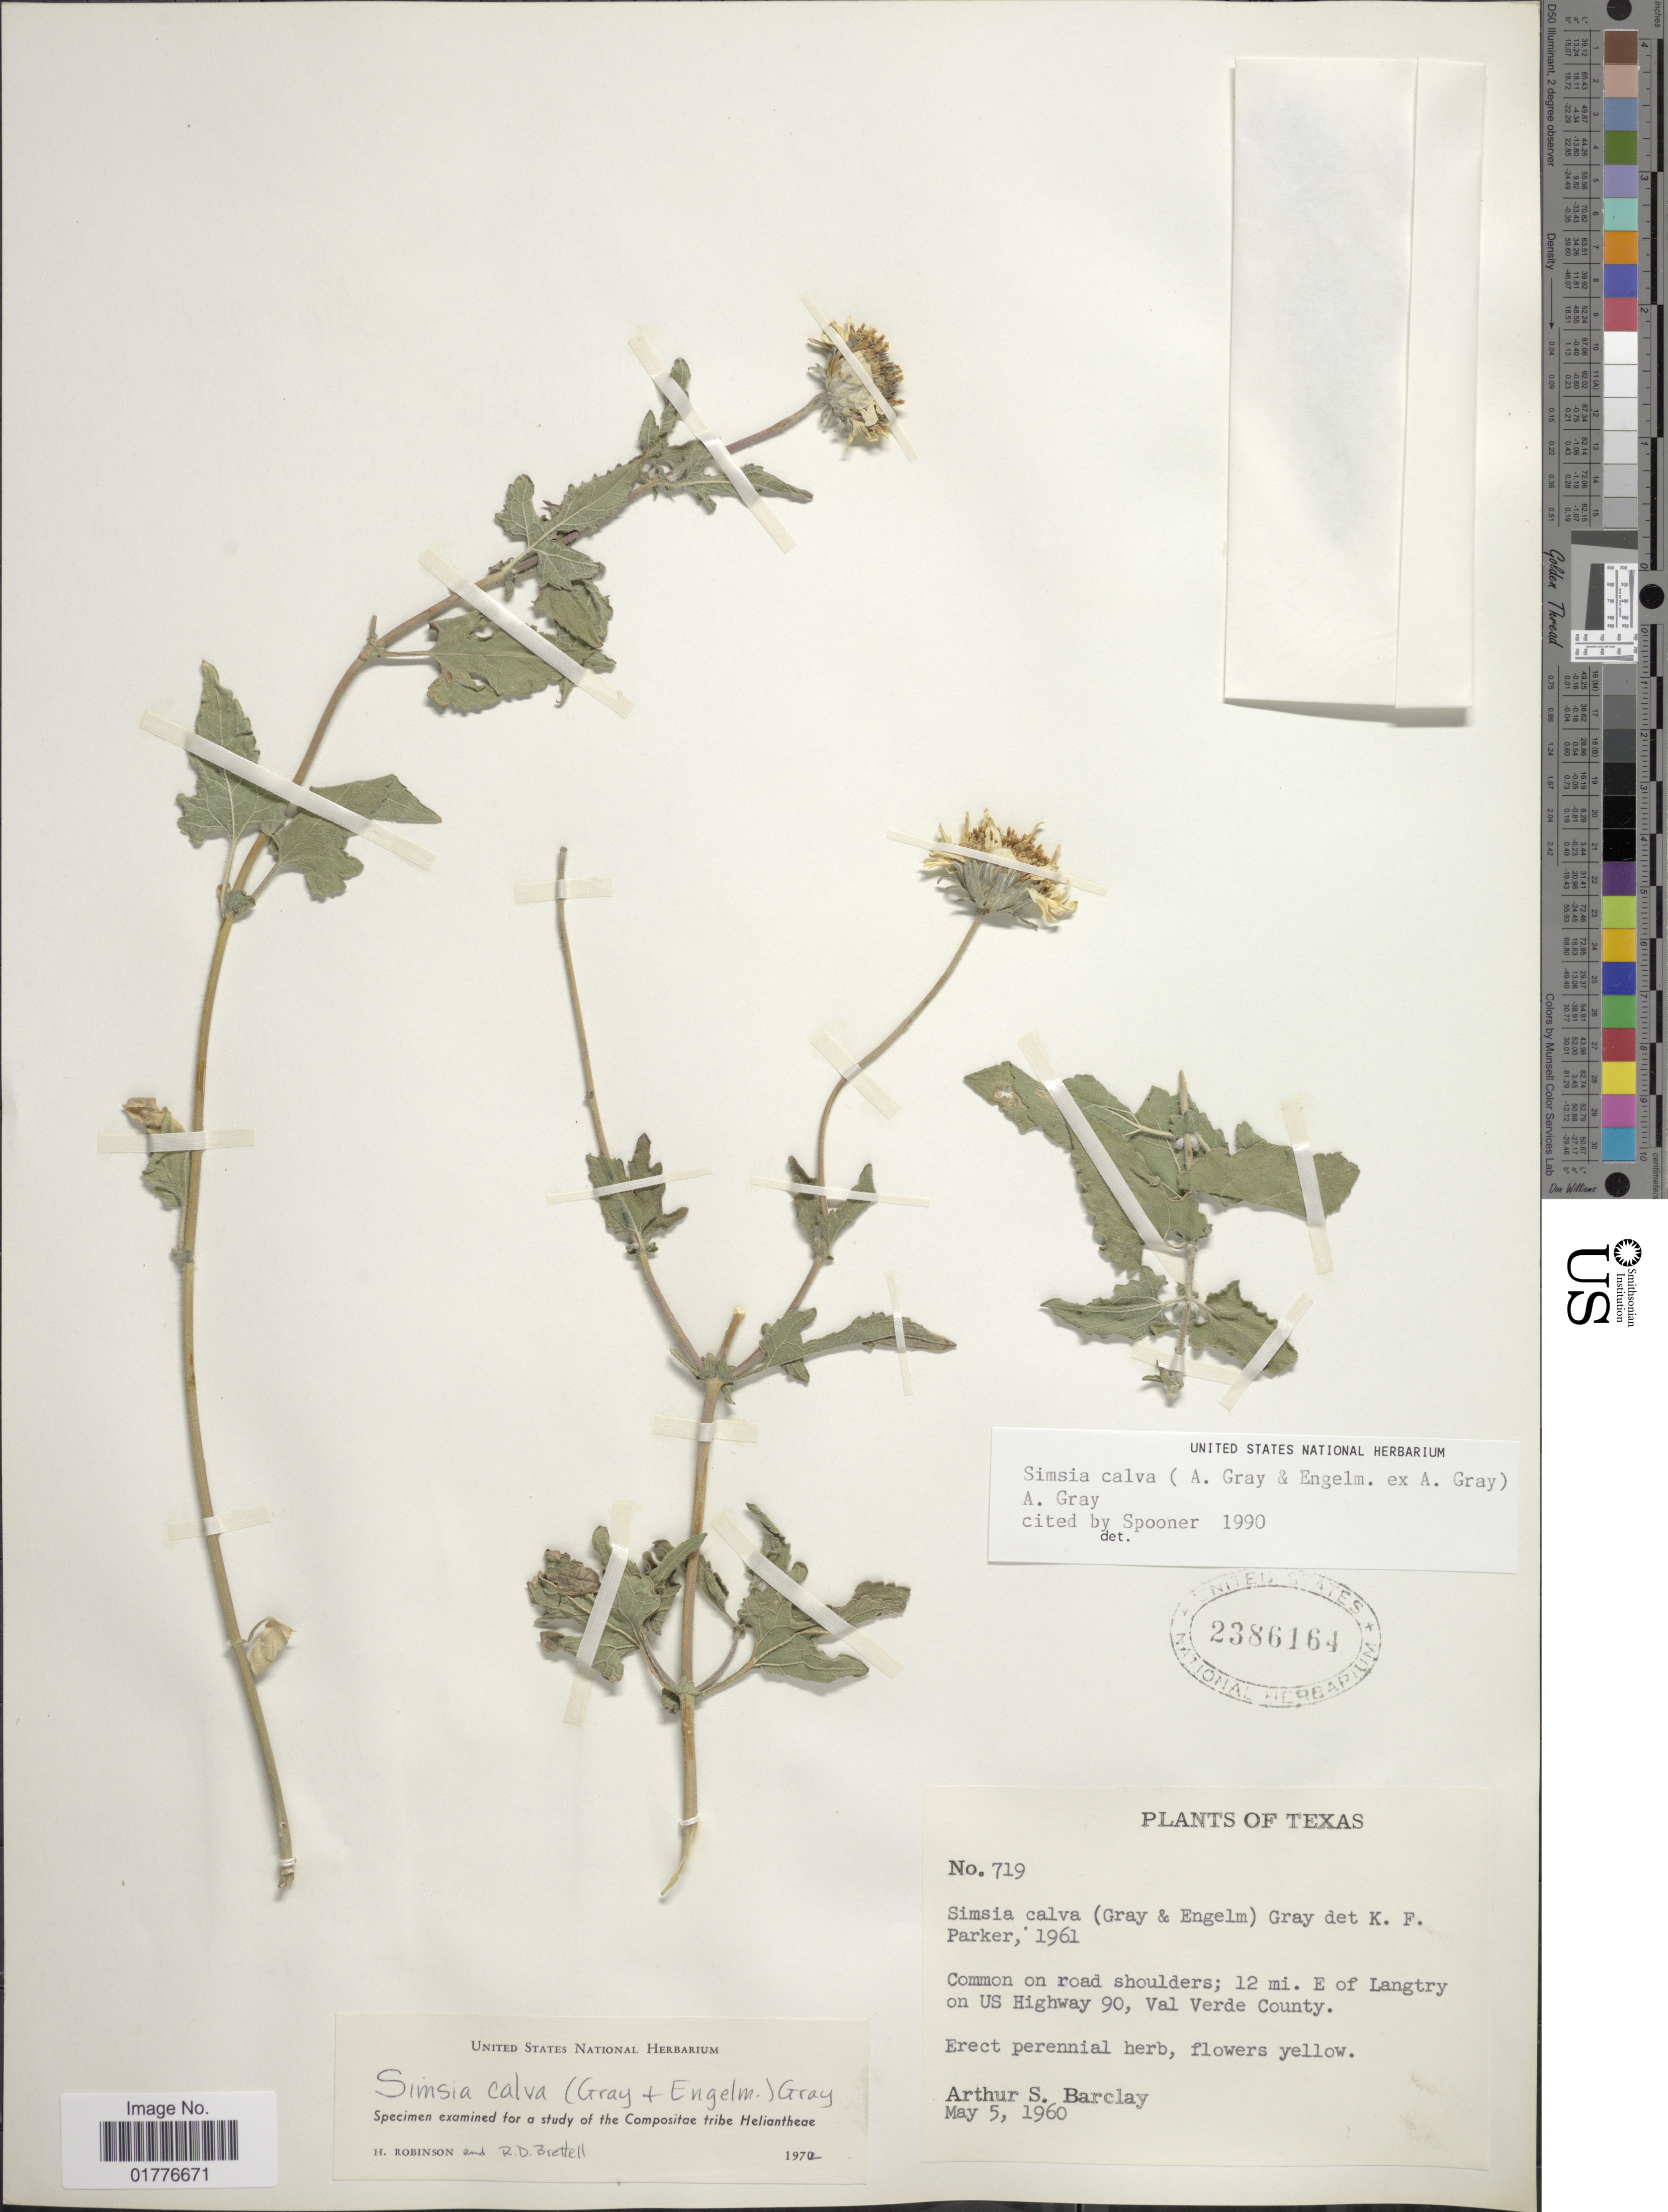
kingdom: Plantae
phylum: Tracheophyta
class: Magnoliopsida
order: Asterales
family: Asteraceae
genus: Simsia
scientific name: Simsia calva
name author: A. Gray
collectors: A. S. Barclay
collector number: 719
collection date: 1960-05-05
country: United States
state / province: Texas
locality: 12 mi. E of Langtry on US Highway 90, Val Verde County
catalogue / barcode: US 2386164